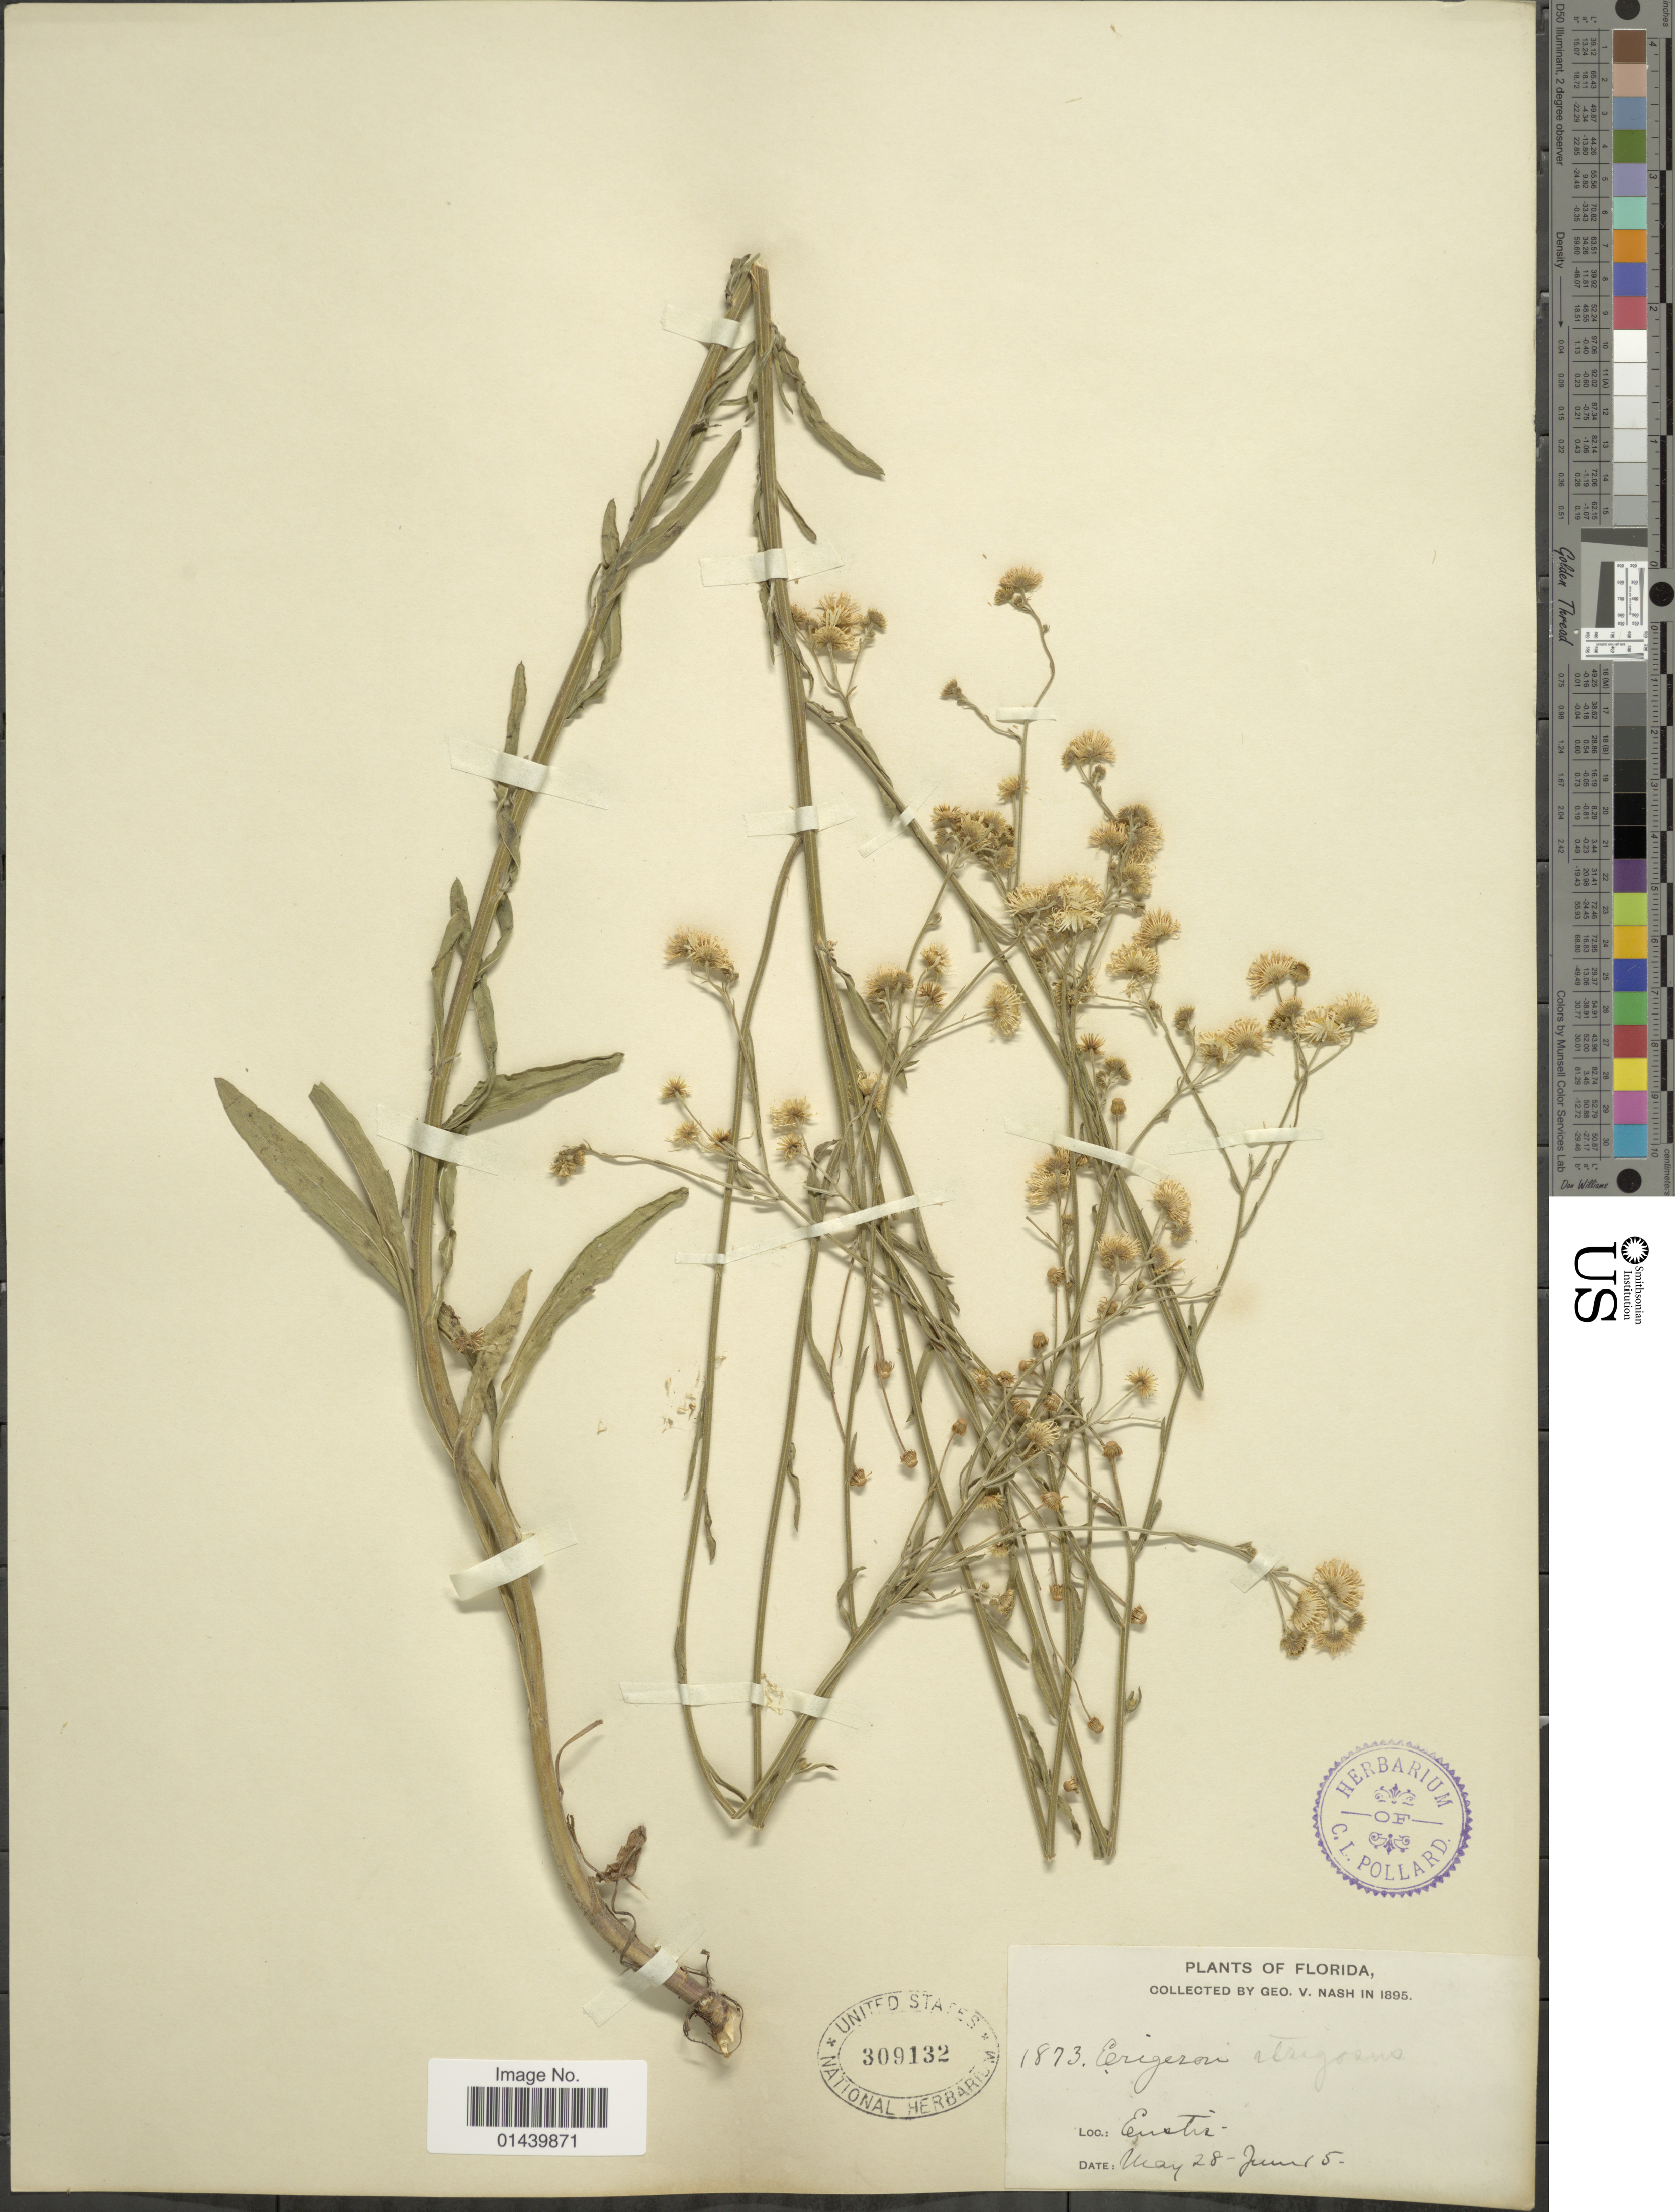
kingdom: Plantae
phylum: Tracheophyta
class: Magnoliopsida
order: Asterales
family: Asteraceae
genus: Erigeron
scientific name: Erigeron strigosus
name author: Muhl. ex Willd.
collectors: G. V. Nash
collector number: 1873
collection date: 1895-05-28/1895-06-15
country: United States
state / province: Florida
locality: Eustis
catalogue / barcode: US 309132